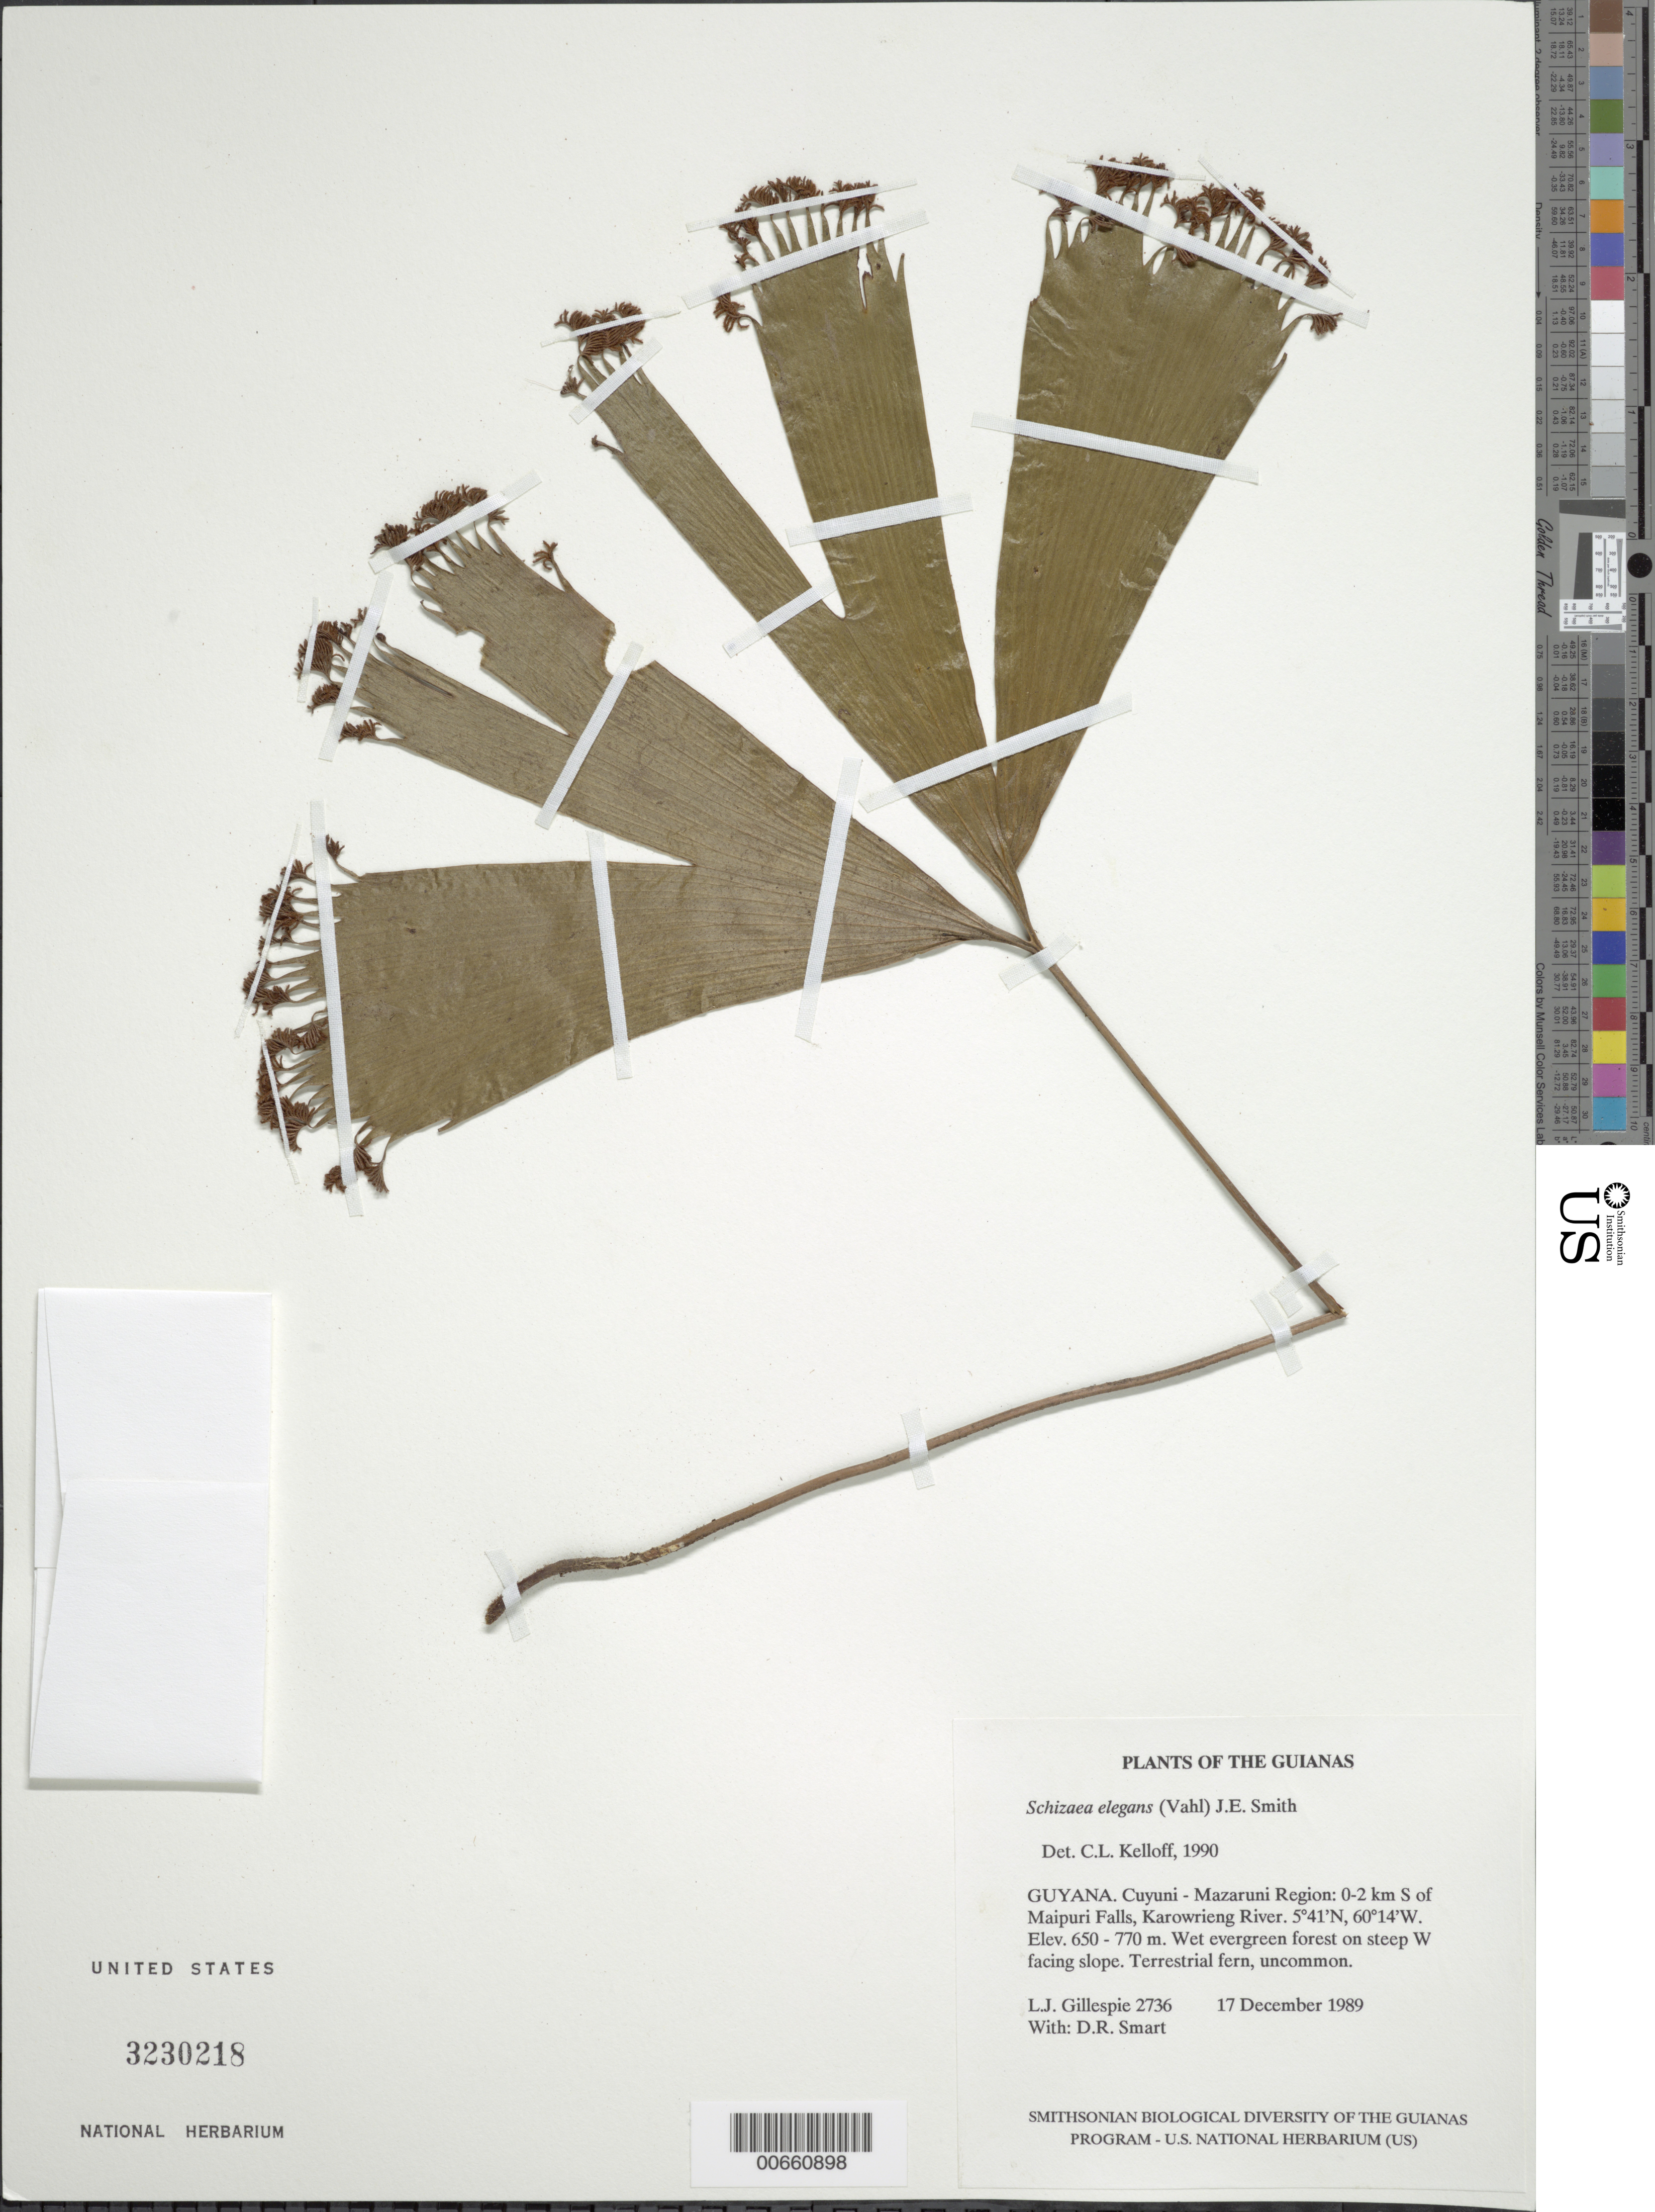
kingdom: Plantae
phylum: Tracheophyta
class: Polypodiopsida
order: Schizaeales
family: Schizaeaceae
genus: Schizaea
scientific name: Schizaea elegans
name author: (Vahl) Sw.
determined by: Kelloff, Carol L., (US), Smithsonian Institution - National Museum of Natural History (UNITED STATES)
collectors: L. J. Gillespie & D. R. Smart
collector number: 2736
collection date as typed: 17 December 1989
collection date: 1989-12-17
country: Guyana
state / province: Cuyuni-Mazaruni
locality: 0-2 km S of Maipuri Falls, Karowrieng River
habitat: Wet evergreen forest on steep W facing slope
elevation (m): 650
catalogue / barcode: US 3230218